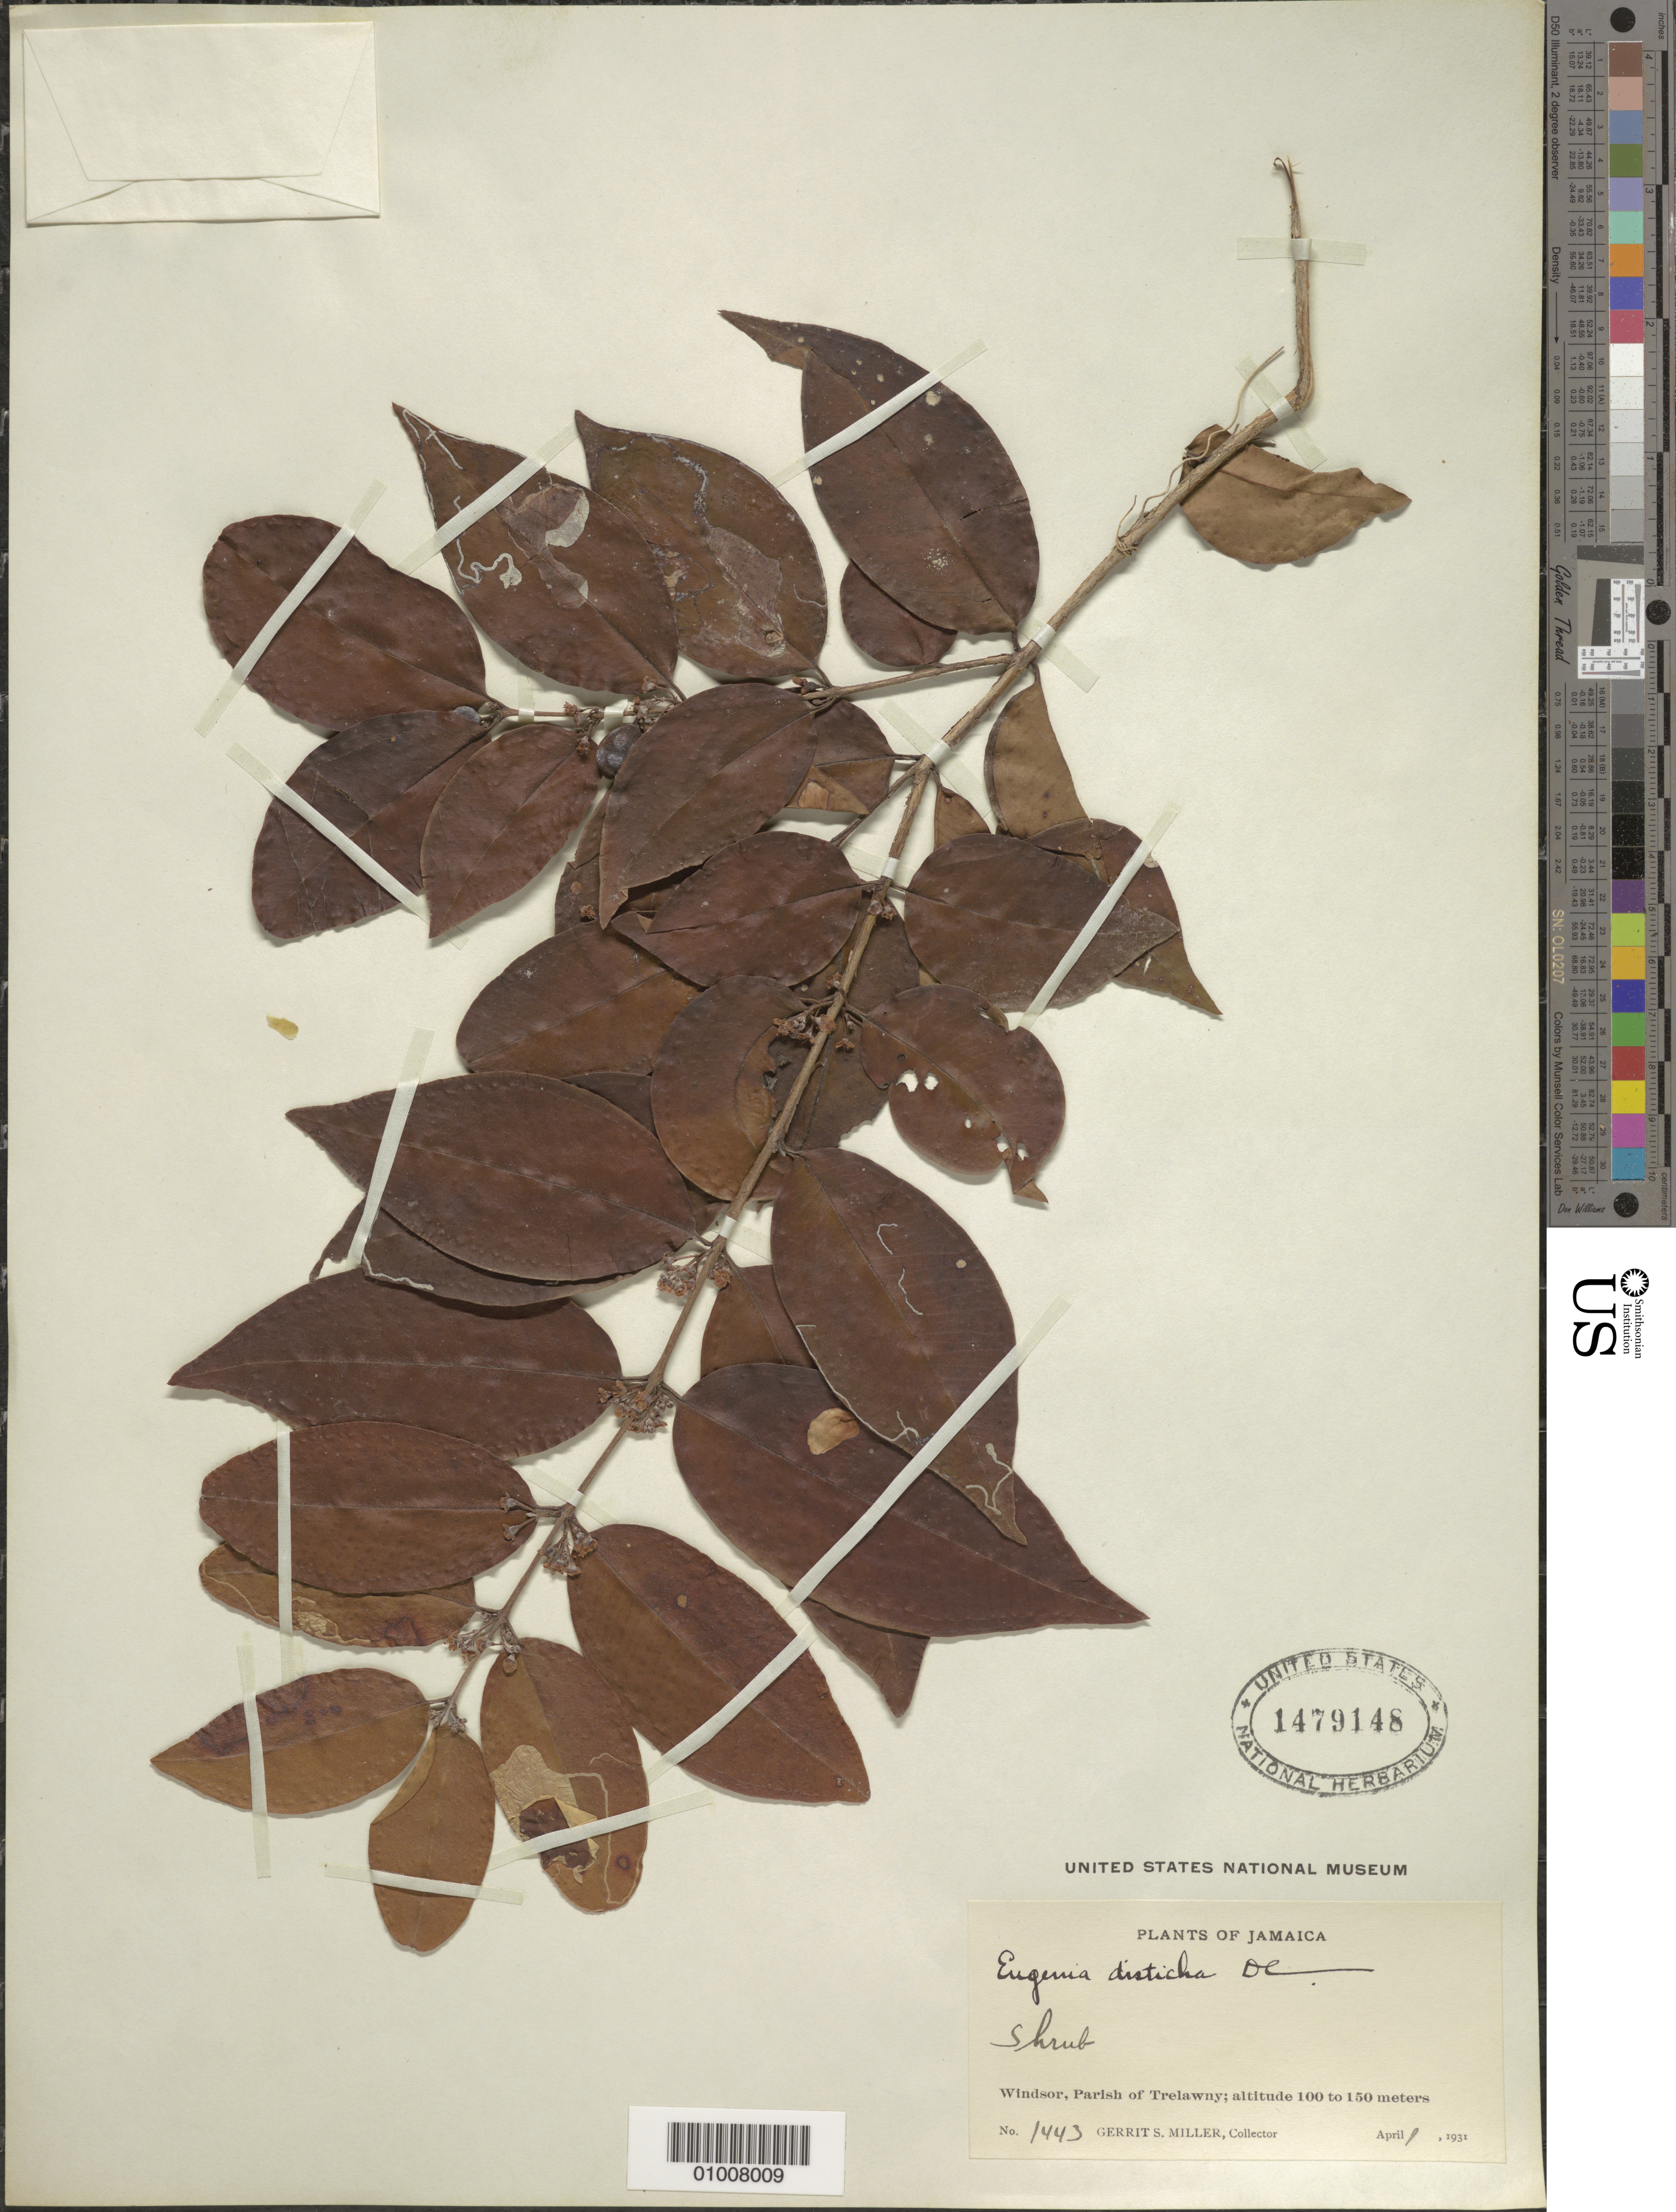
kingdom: Plantae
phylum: Tracheophyta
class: Magnoliopsida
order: Myrtales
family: Myrtaceae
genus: Eugenia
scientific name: Eugenia disticha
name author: (Sw.) DC.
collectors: G. S. Miller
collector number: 1443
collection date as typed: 01 Apr 1931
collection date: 1931-04-01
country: Jamaica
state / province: Trelawny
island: Jamaica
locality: Windsor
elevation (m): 100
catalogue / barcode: US 1479148